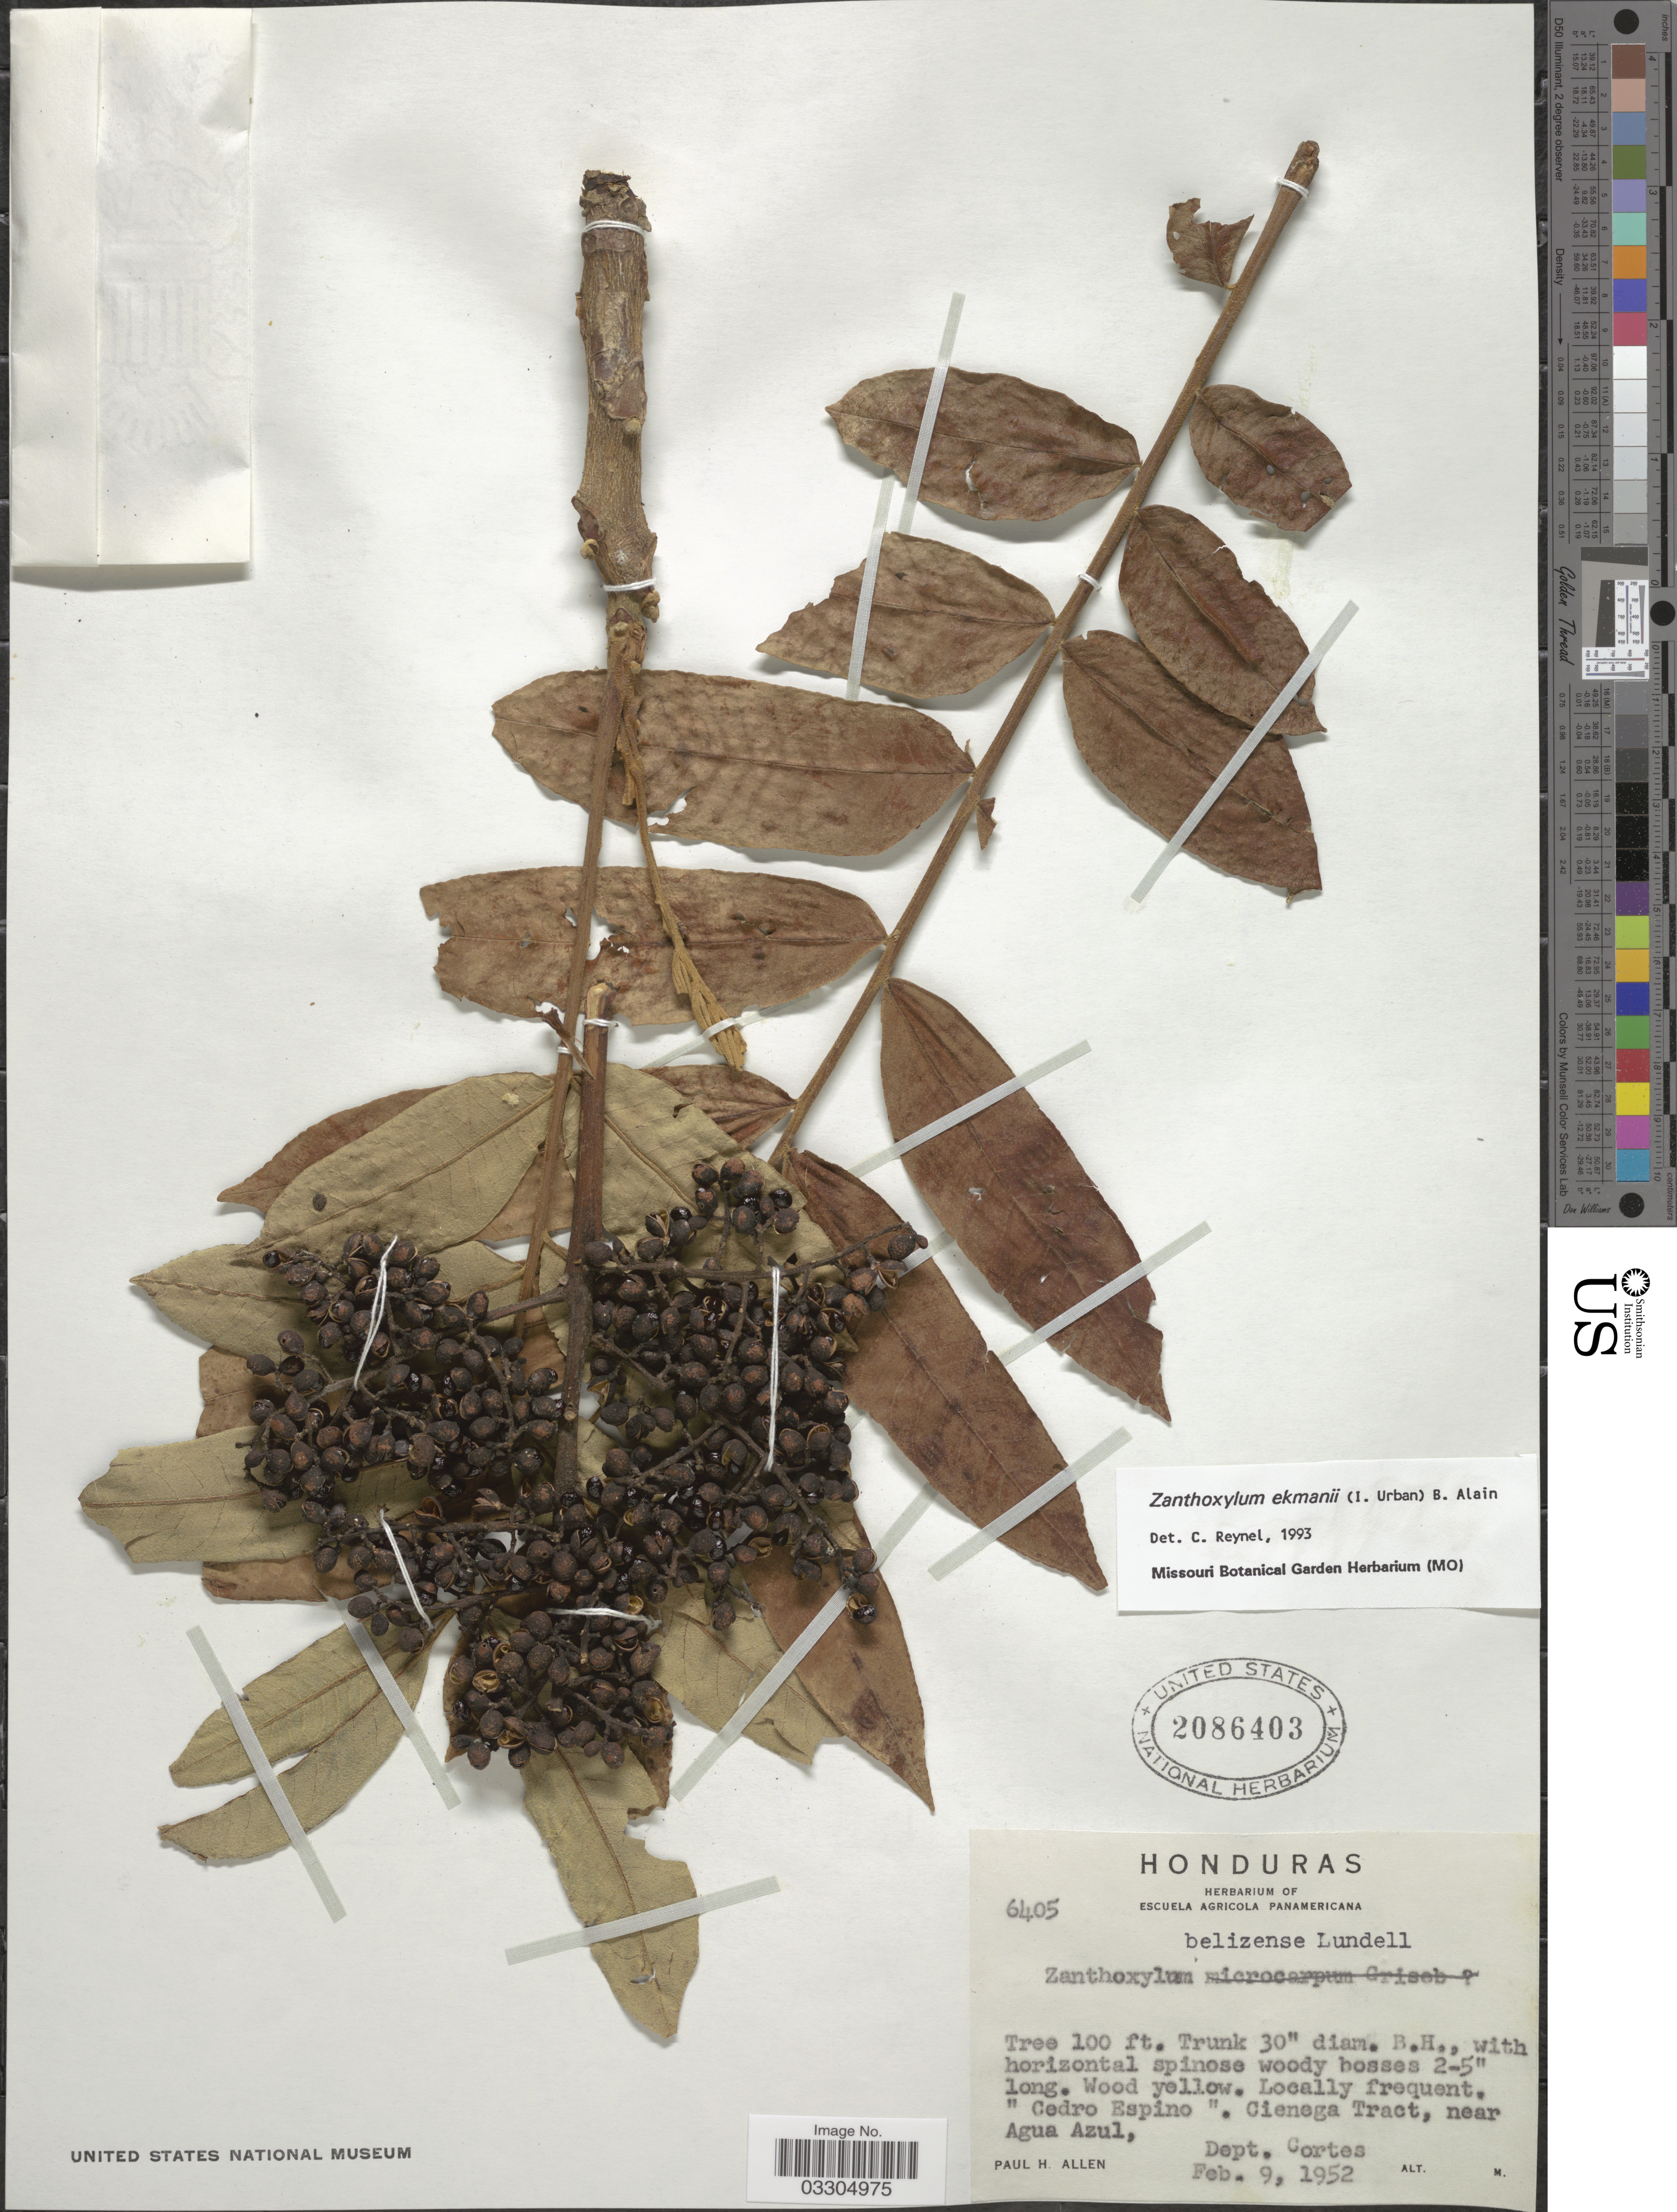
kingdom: Plantae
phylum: Tracheophyta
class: Magnoliopsida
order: Sapindales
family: Rutaceae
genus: Zanthoxylum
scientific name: Zanthoxylum belizense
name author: Lundell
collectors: P. H. Allen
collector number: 6405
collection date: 1952-02-09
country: Honduras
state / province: Cortés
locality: Cienega Tract, near Agua Azul, Dept. Cortes.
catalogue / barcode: US 2086403